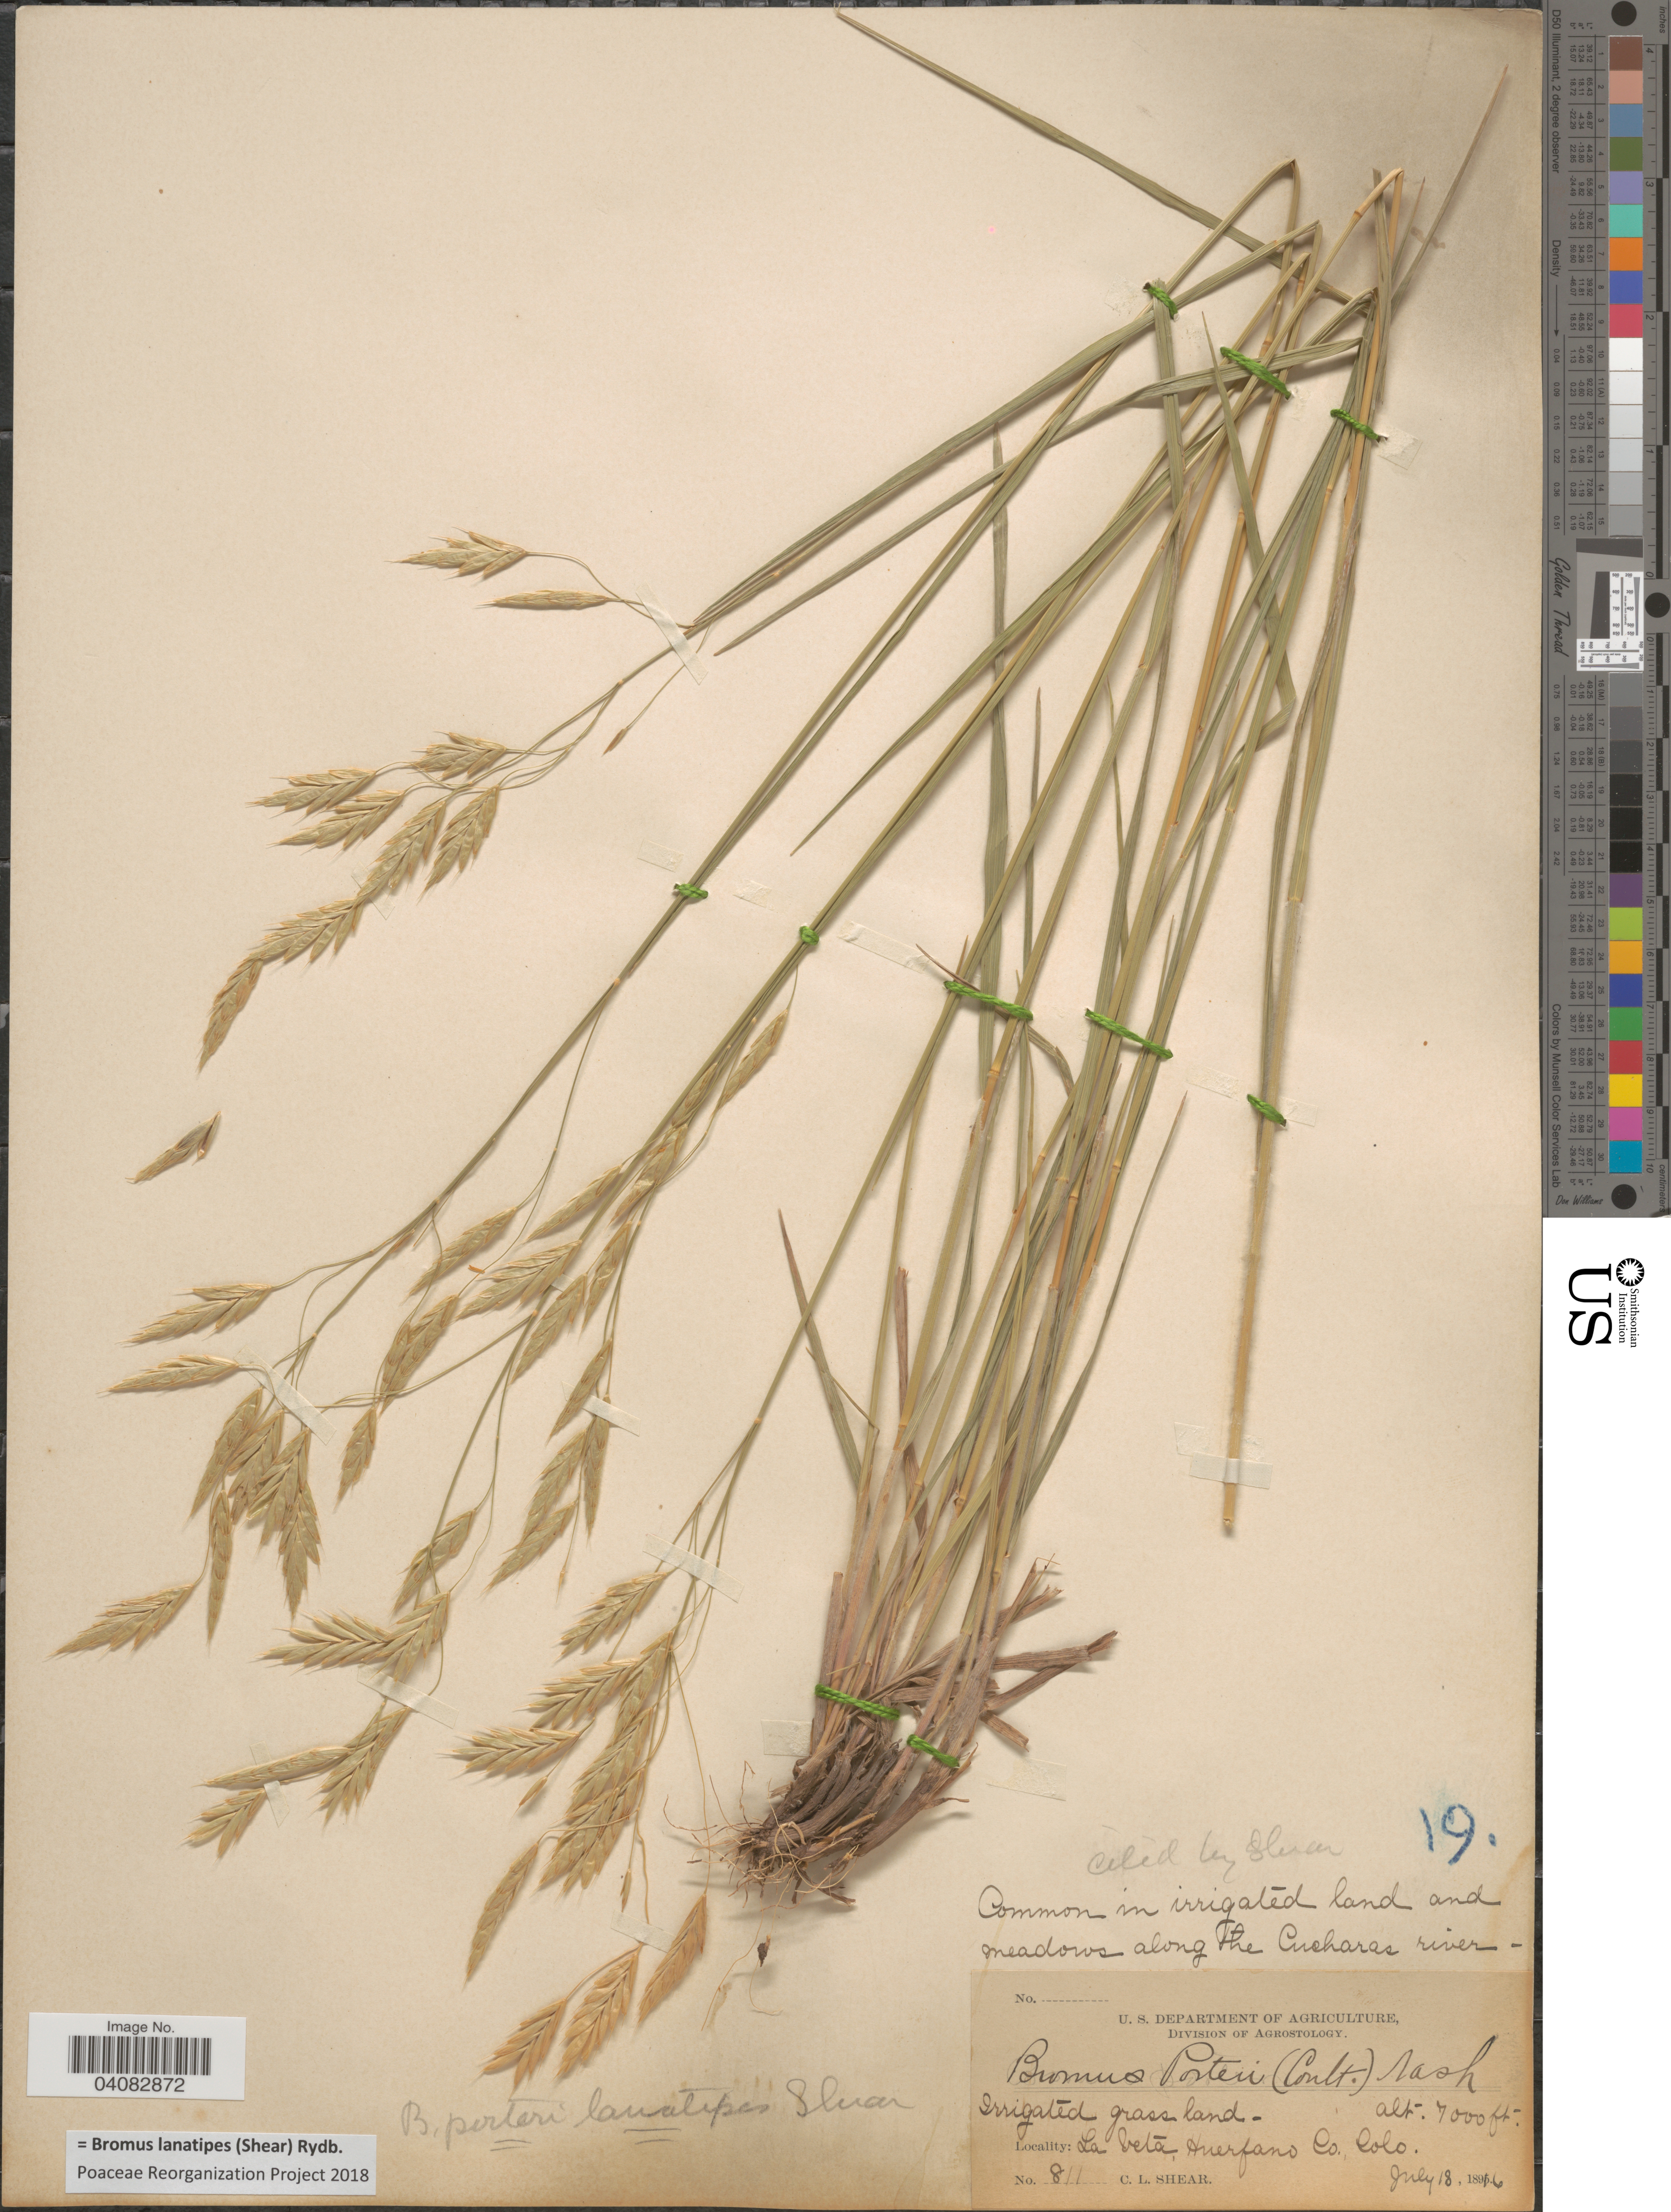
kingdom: Plantae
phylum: Tracheophyta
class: Liliopsida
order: Poales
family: Poaceae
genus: Bromus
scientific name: Bromus lanatipes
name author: (Shear) Rydb.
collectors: C. L. Shear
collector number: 811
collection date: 1896-07-18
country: United States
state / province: Colorado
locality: La Veta, Huerfano Co. Common in irrigated land and meadows along The Cucharas river.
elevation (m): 2134